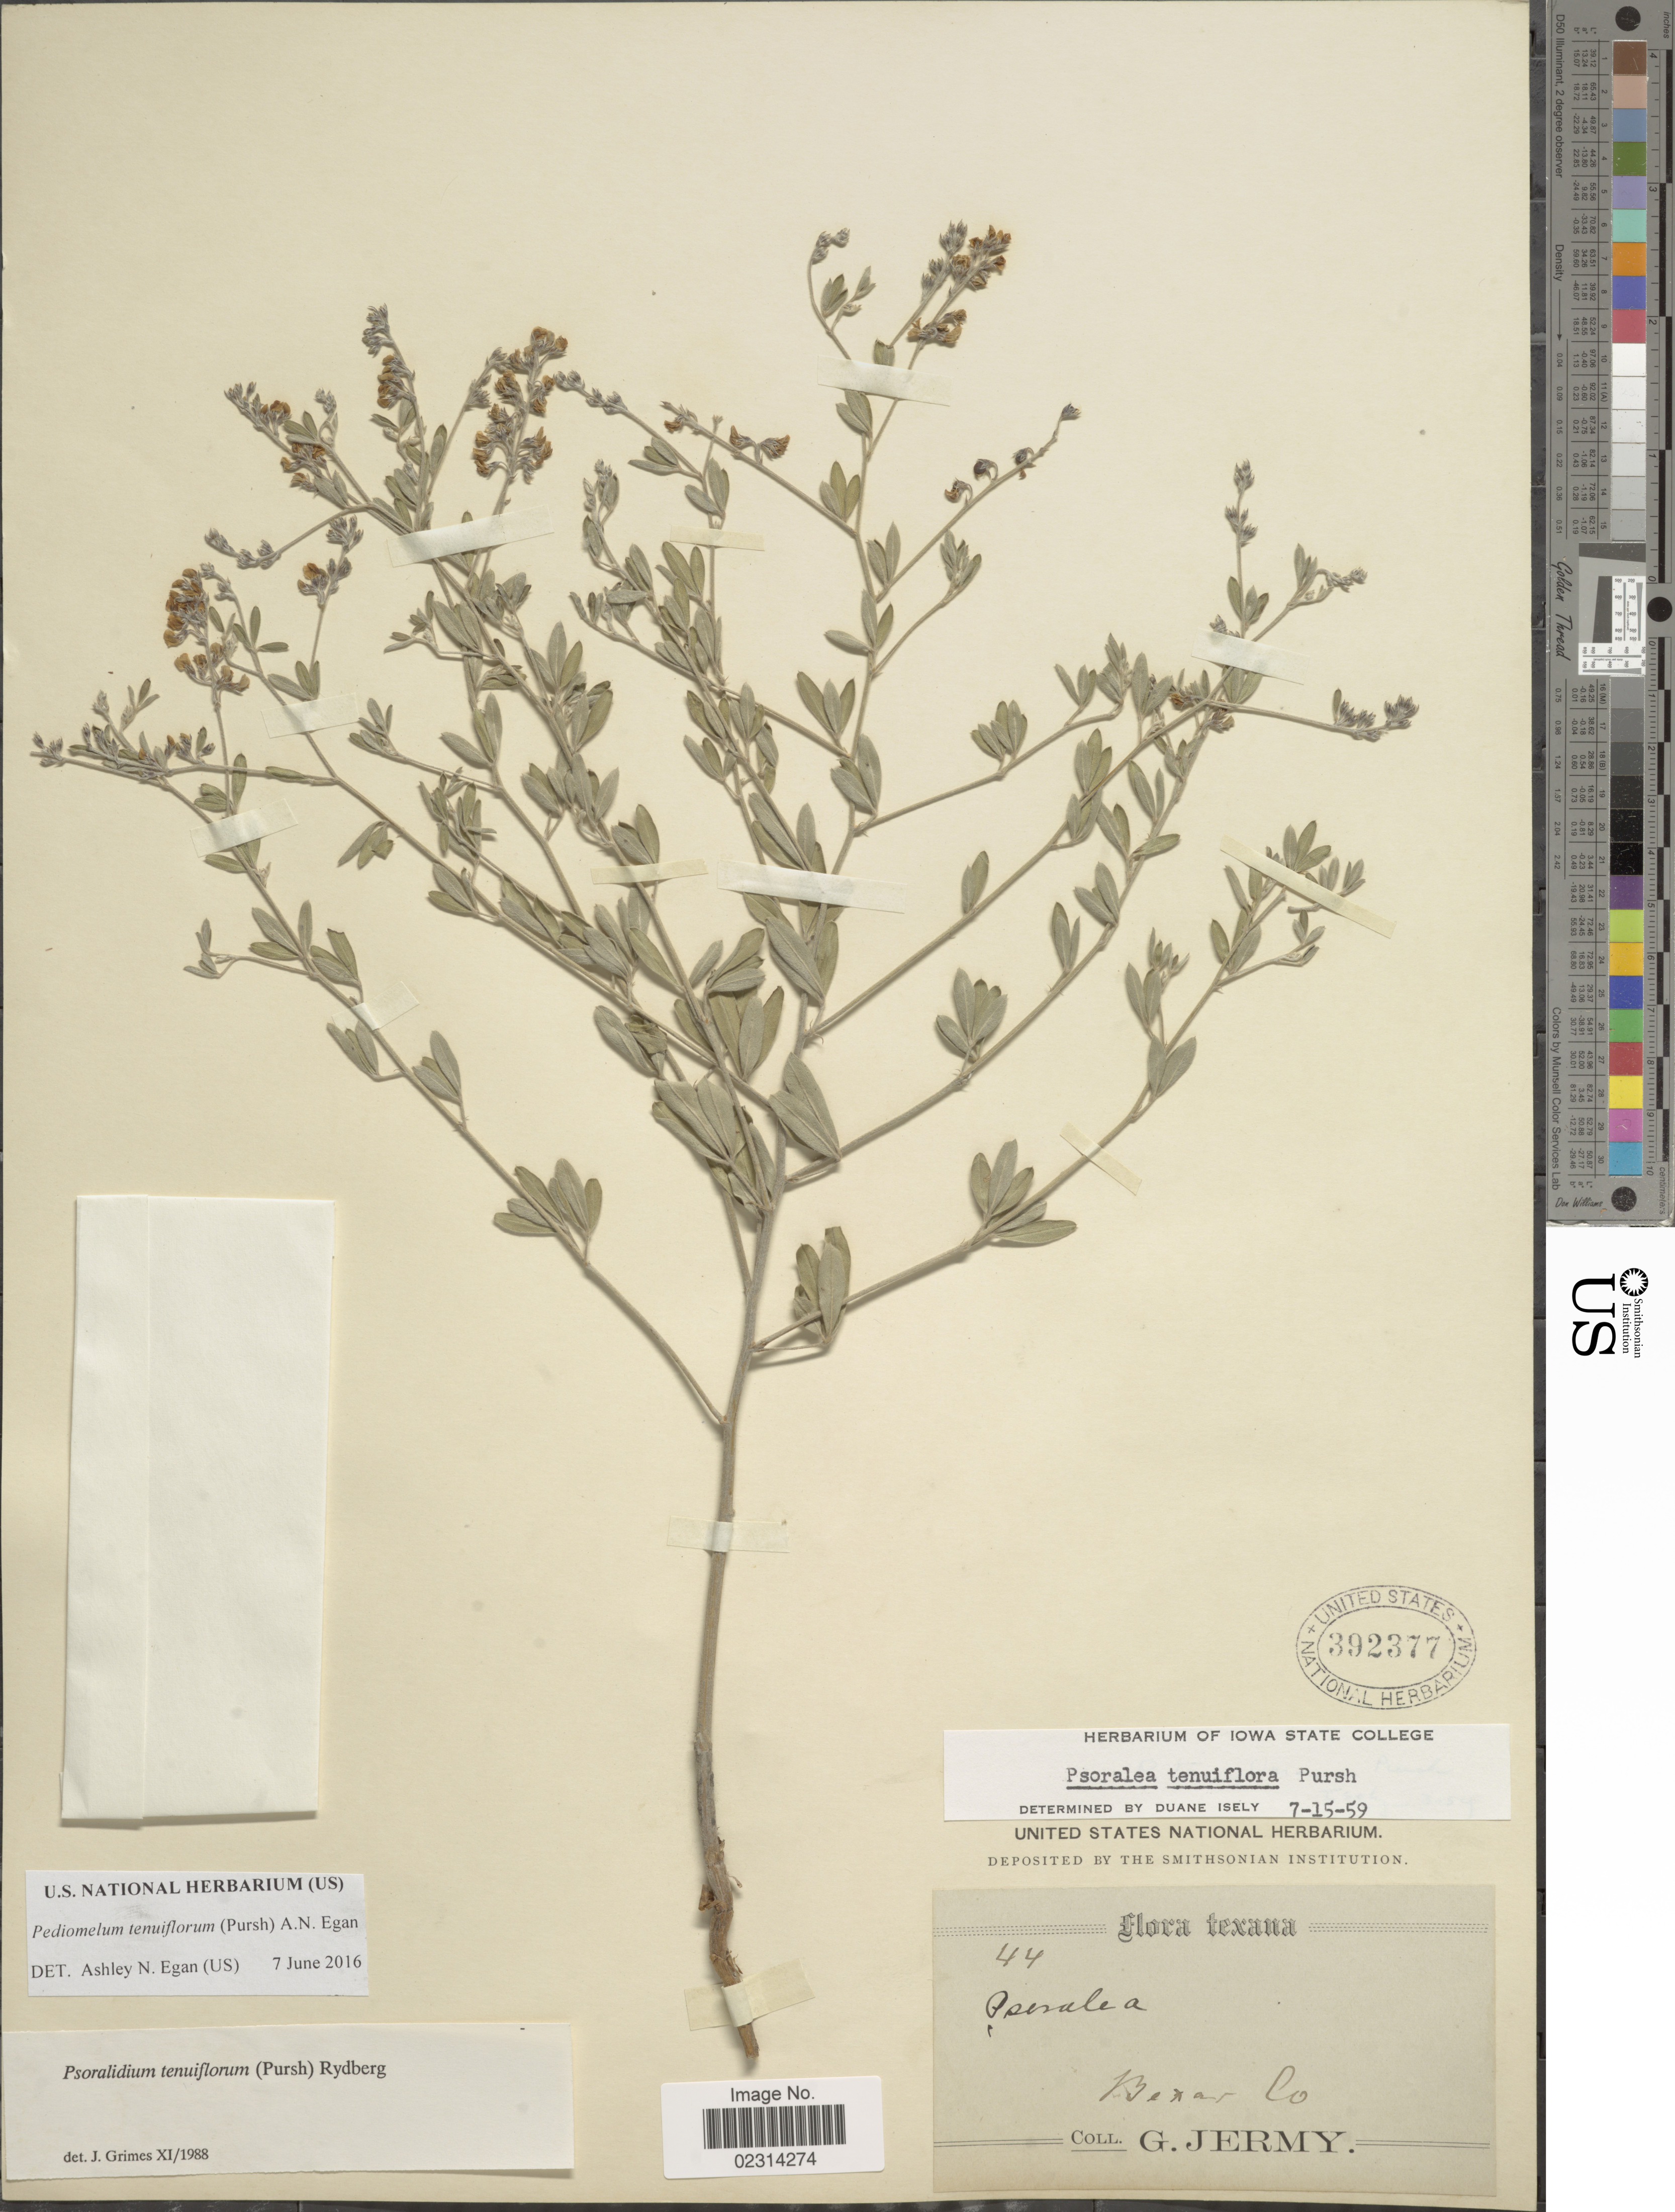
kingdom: Plantae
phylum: Tracheophyta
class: Magnoliopsida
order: Fabales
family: Fabaceae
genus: Psoralidium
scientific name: Psoralidium tenuiflorum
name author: (Pursh) Rydb.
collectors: G. Jermy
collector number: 44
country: United States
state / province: Texas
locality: Bexar Co.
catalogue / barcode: US 392377